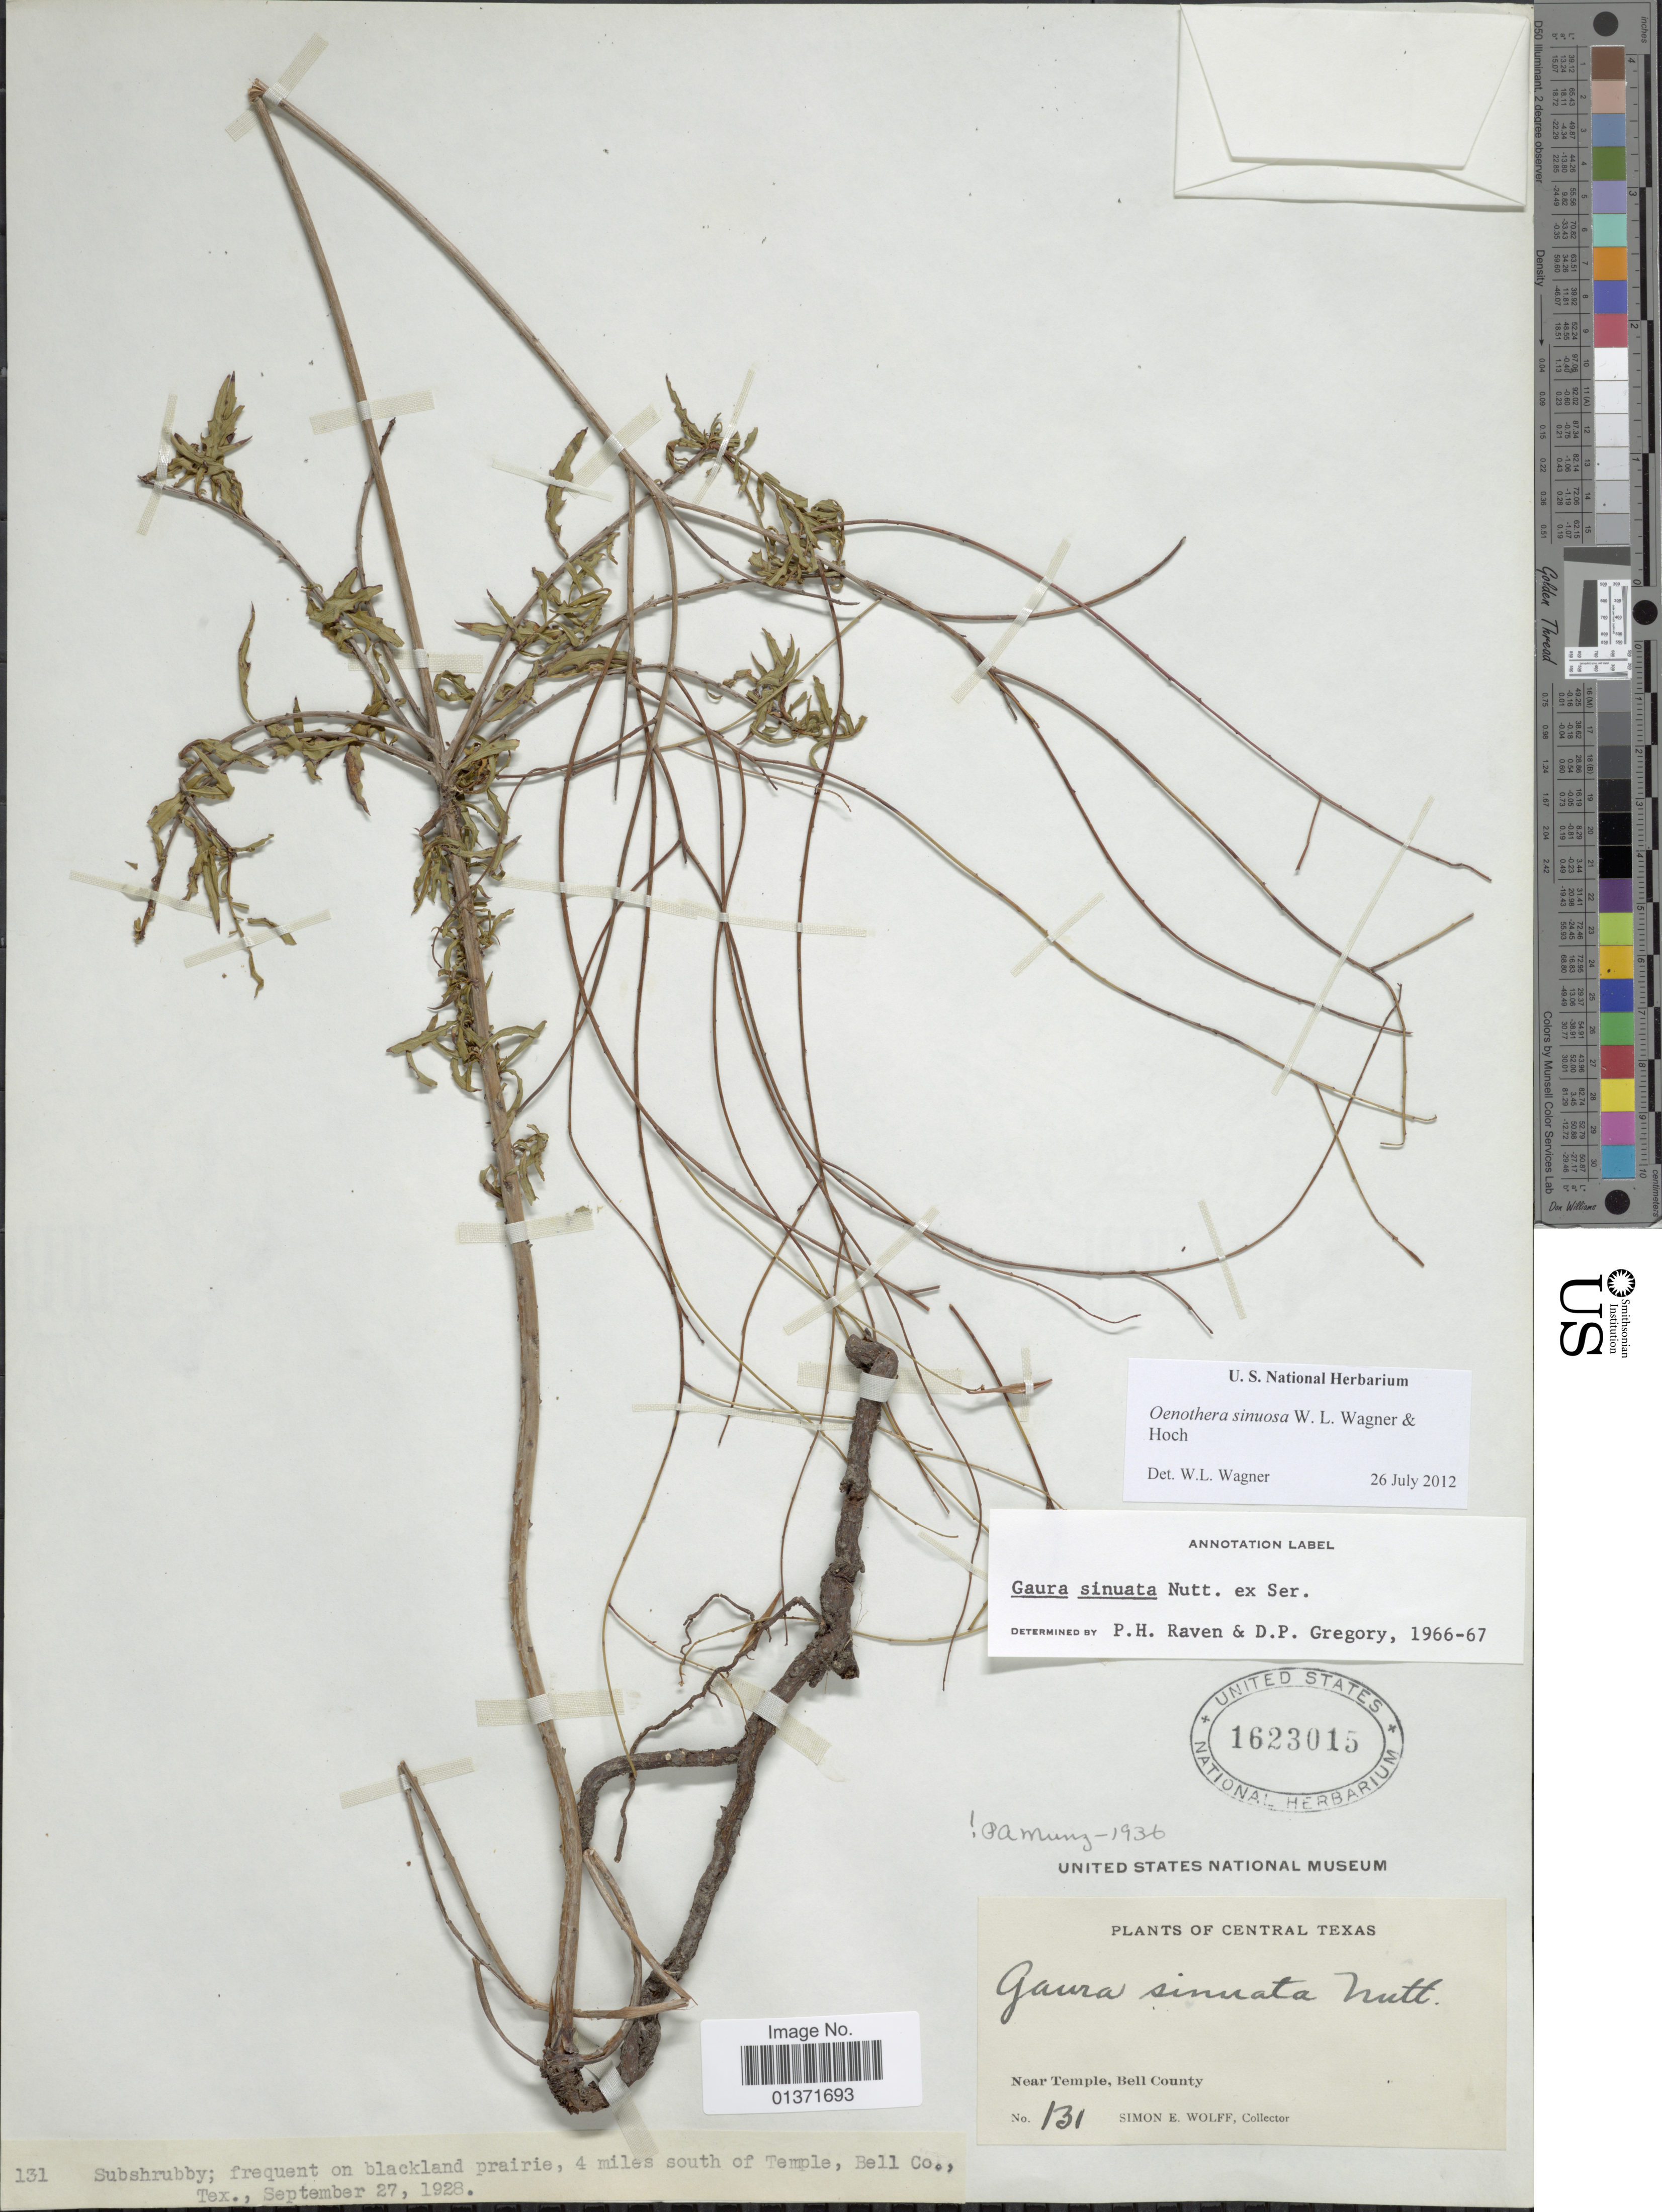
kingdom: Plantae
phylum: Tracheophyta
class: Magnoliopsida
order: Myrtales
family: Onagraceae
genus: Oenothera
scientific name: Oenothera sinuosa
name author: Nutt. ex Ser.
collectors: S. E. Wolff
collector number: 131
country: United States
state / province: Texas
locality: Near Temple, Bell County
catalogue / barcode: US 1623015